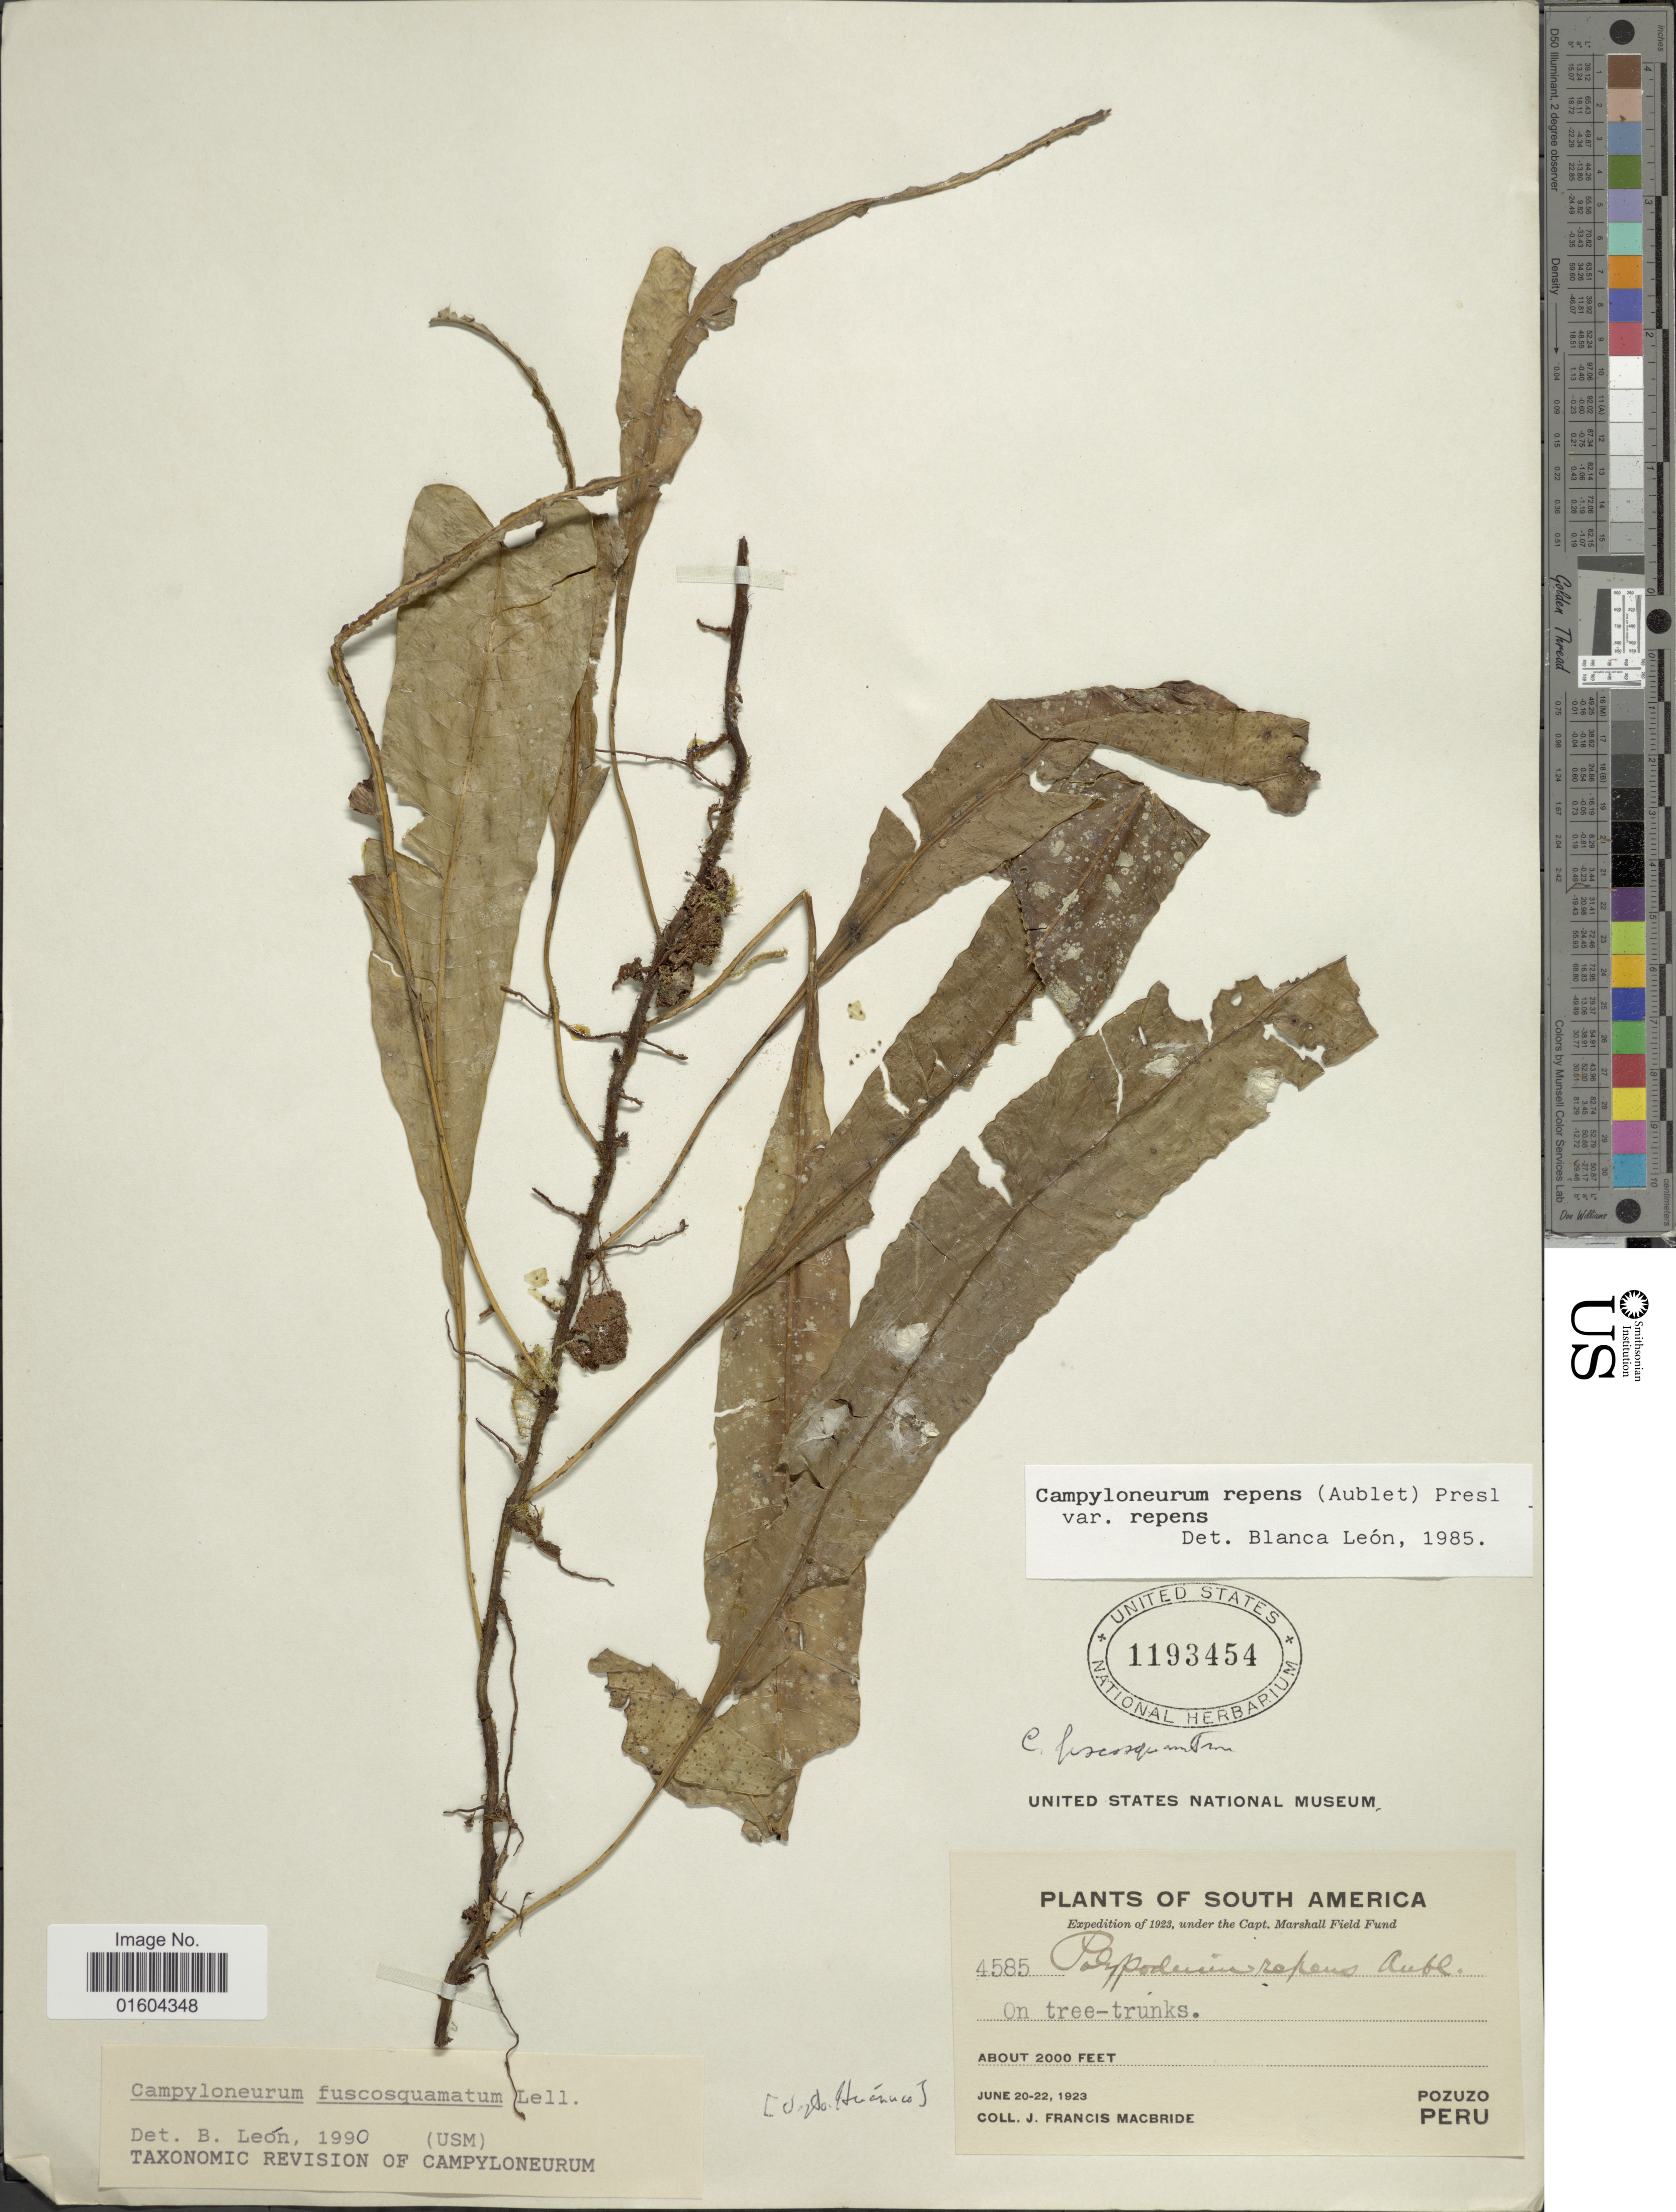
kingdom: Plantae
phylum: Tracheophyta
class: Polypodiopsida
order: Polypodiales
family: Polypodiaceae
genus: Campyloneurum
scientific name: Campyloneurum fuscosquamatum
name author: Lellinger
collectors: J. F. Macbride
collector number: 4585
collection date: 1923-06-20/1923-06-22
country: Peru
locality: South America, Pozuzo, Peru.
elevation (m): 610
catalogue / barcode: US 1193454